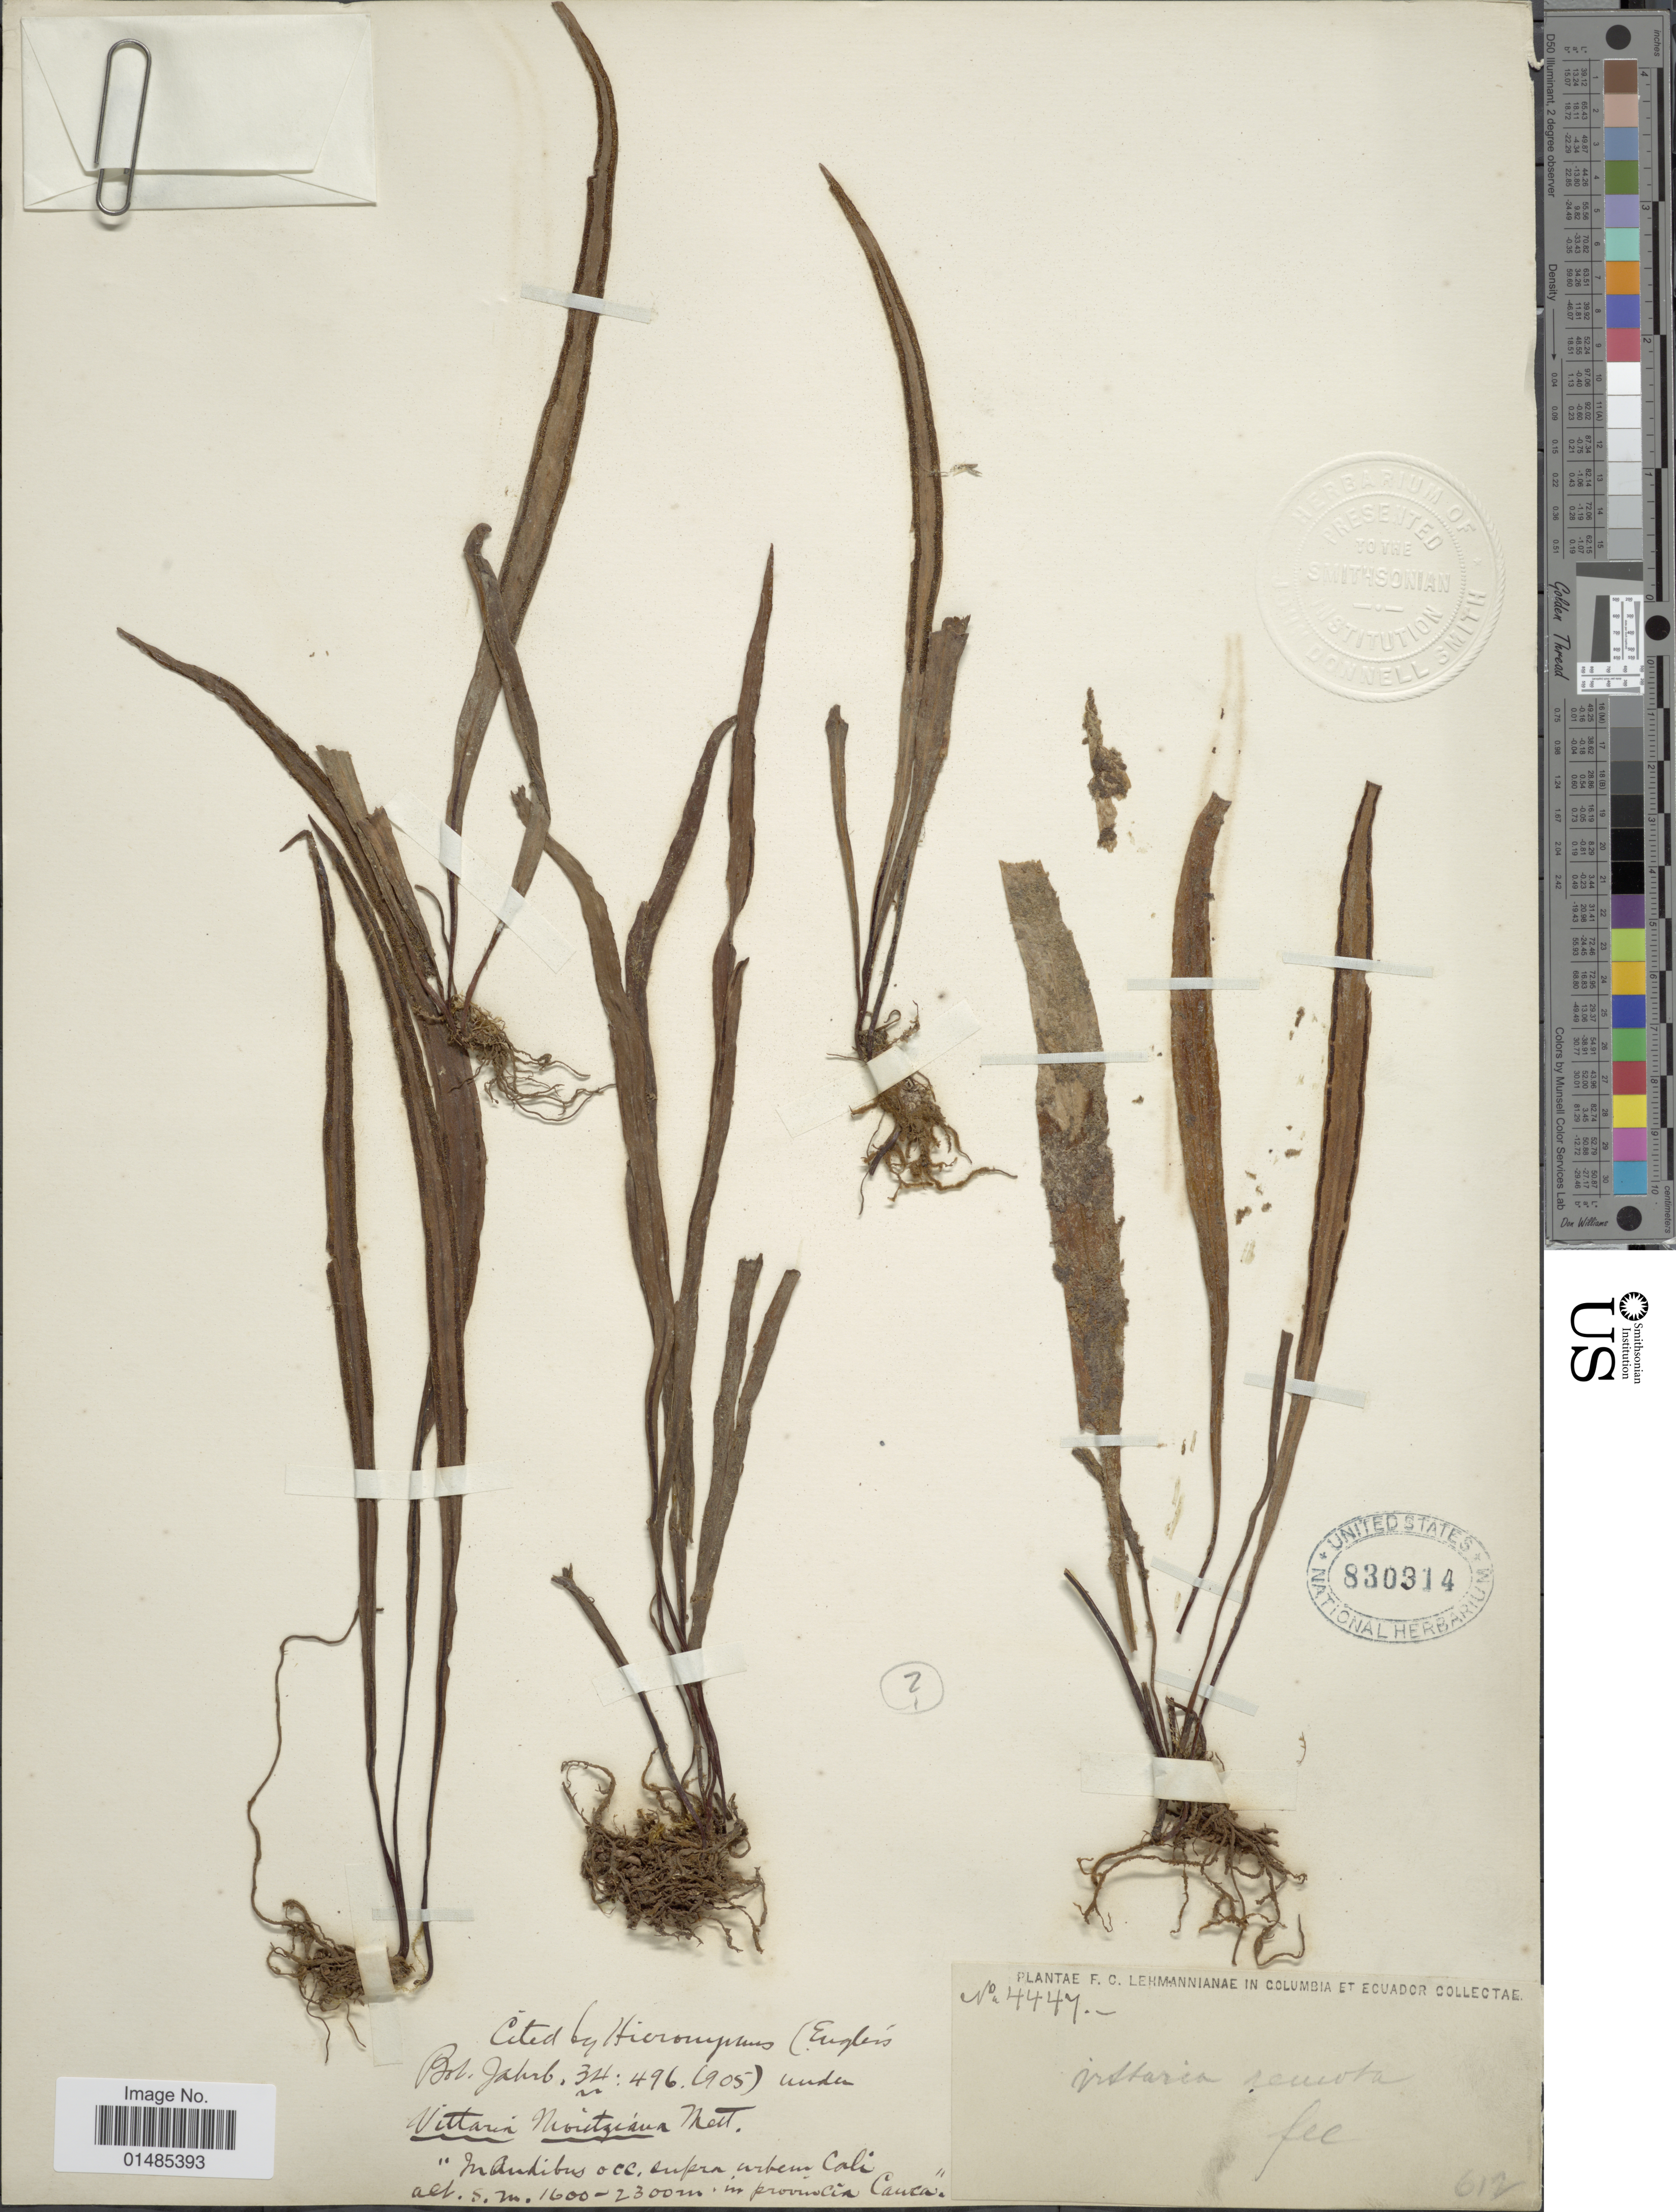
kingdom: Plantae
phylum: Tracheophyta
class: Polypodiopsida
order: Polypodiales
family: Pteridaceae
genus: Radiovittaria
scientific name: Radiovittaria remota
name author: (Fée) E.H. Crane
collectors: F. C. Lehmann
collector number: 4447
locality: In Antibus occ. supra urbem Cali, in provincia Cauca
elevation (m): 1600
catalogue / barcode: US 830314